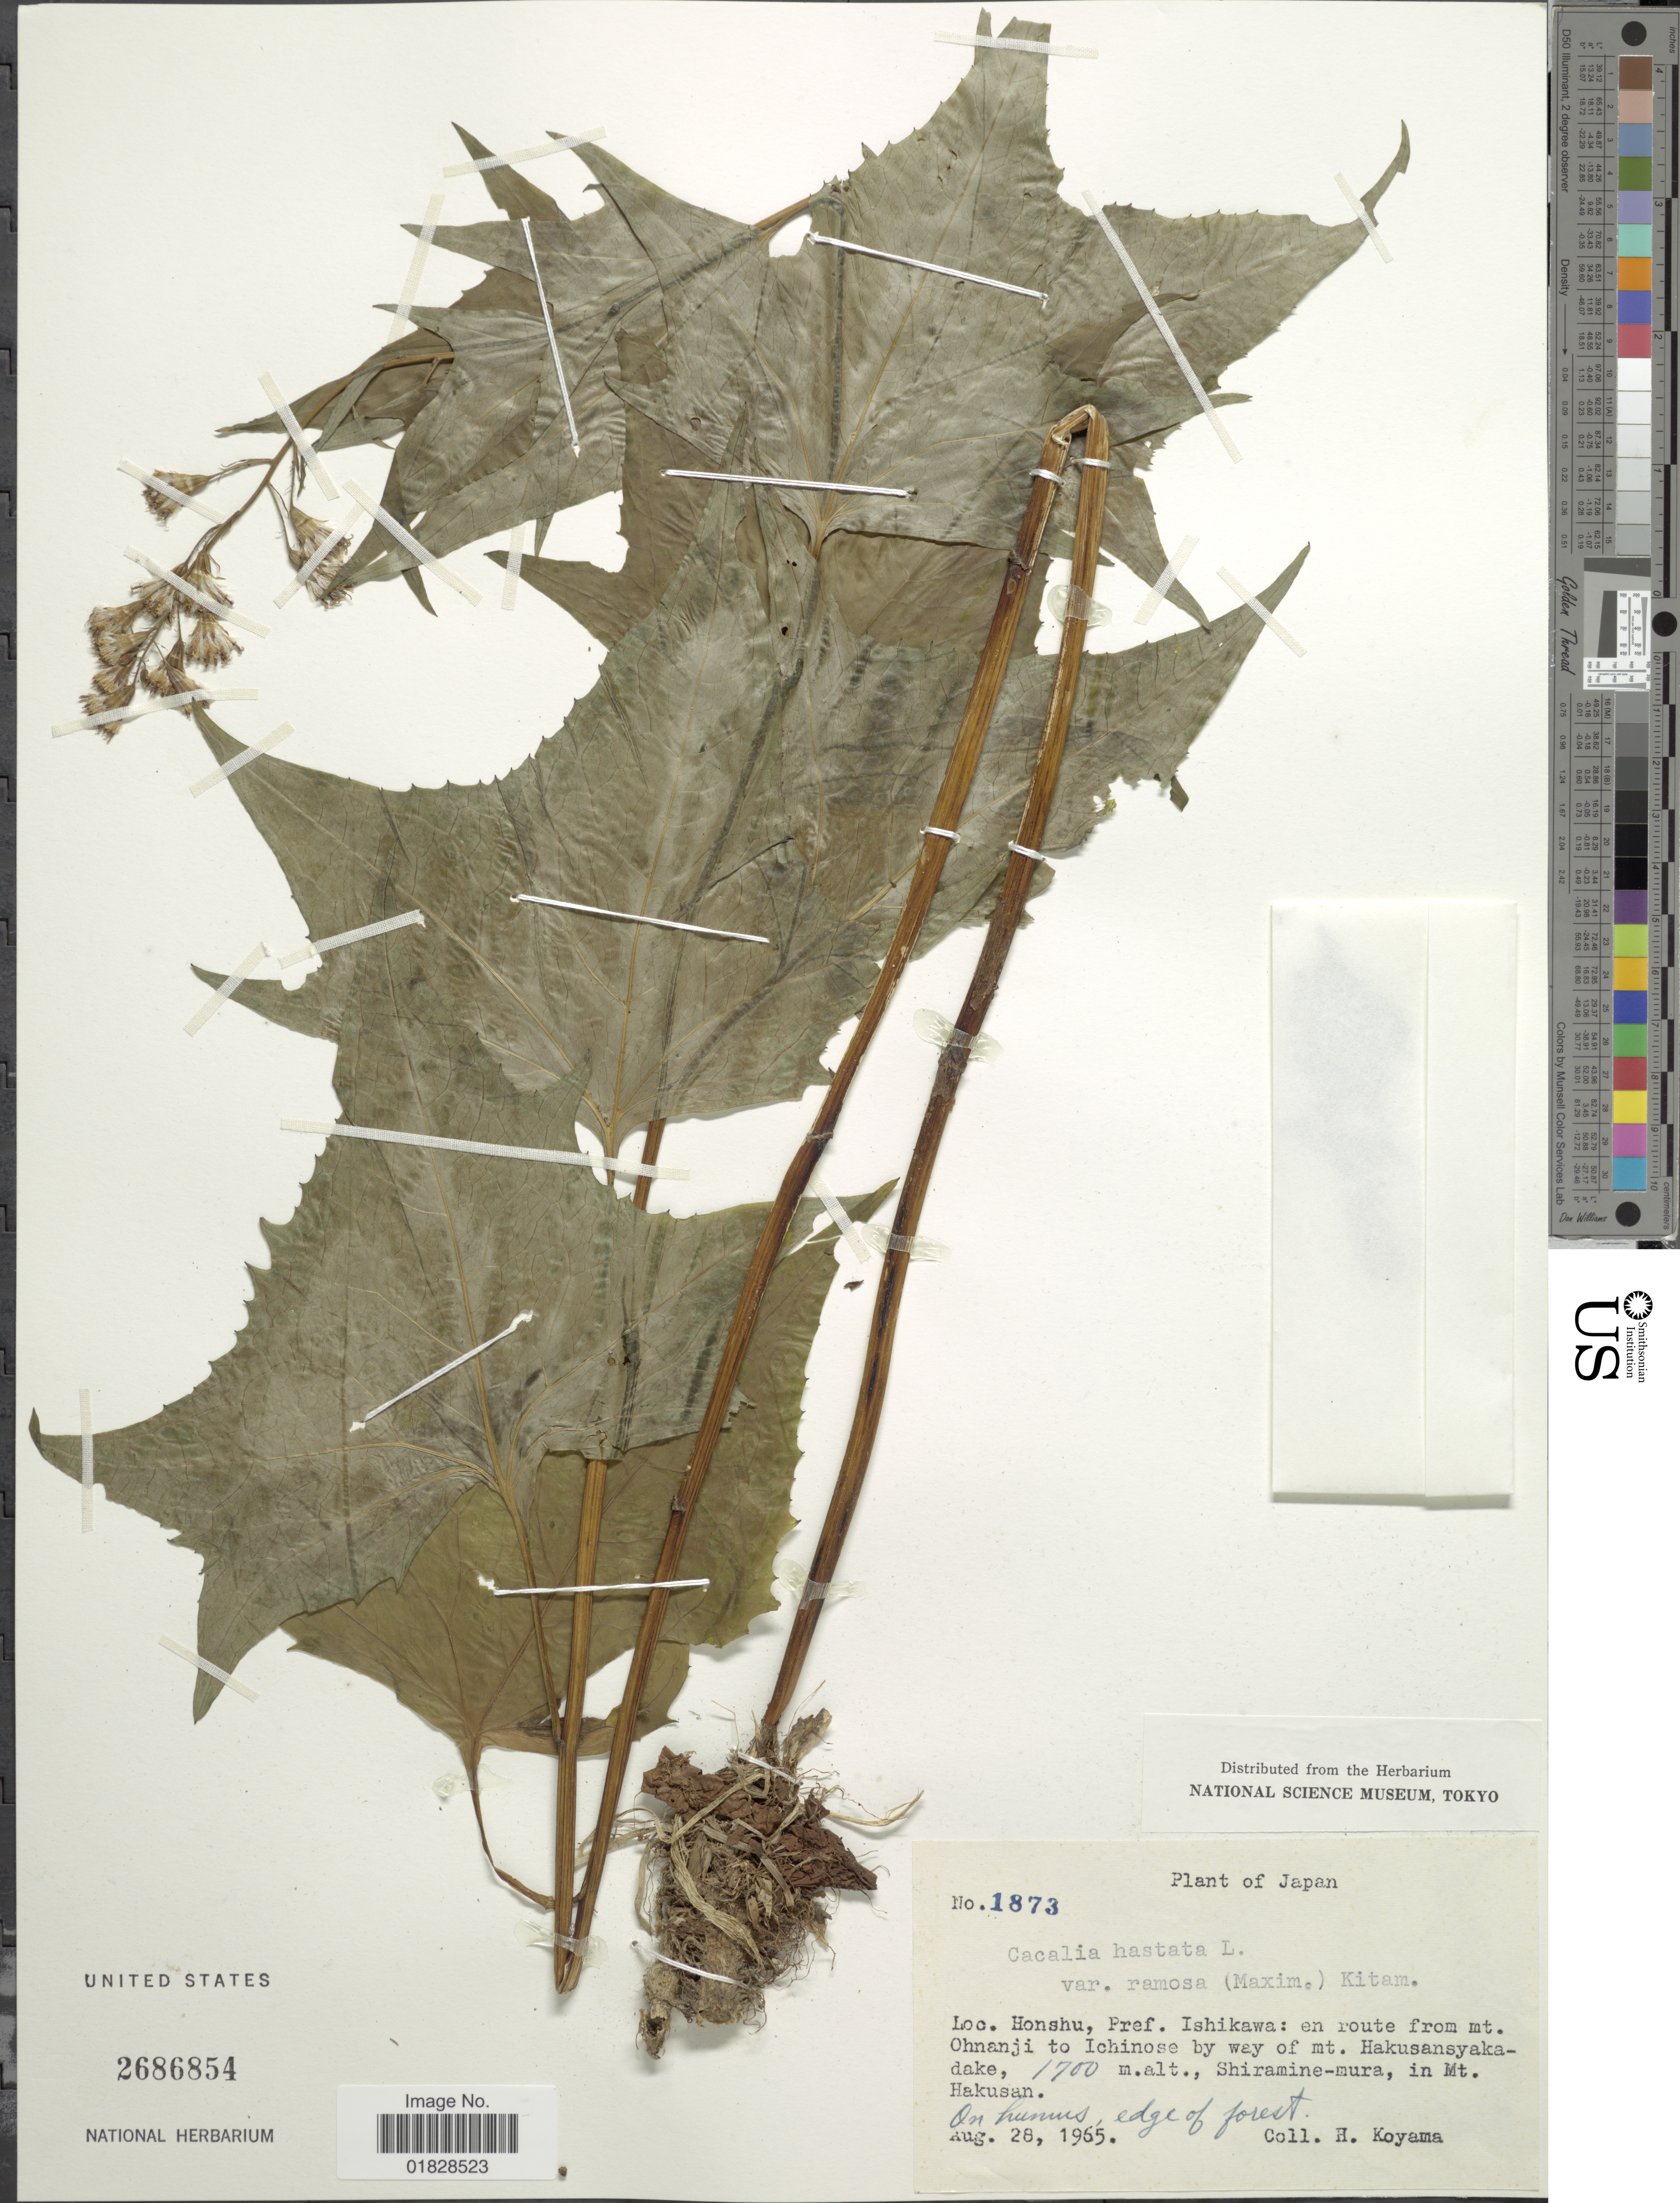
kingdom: Plantae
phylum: Tracheophyta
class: Magnoliopsida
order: Asterales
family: Asteraceae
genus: Parasenecio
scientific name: Parasenecio hastatus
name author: (L.) H. Koyama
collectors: H. Koyama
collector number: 1873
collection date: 1965-08-28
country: Japan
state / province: Isikawa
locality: Honshu, Pref. Ishikawa: en route from mt. Ohnanji to Ichinose by way of mt. Hakusansyaka-dake, Shiramine-mura, in Mt. Hakusan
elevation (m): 1700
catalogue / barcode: US 2686854